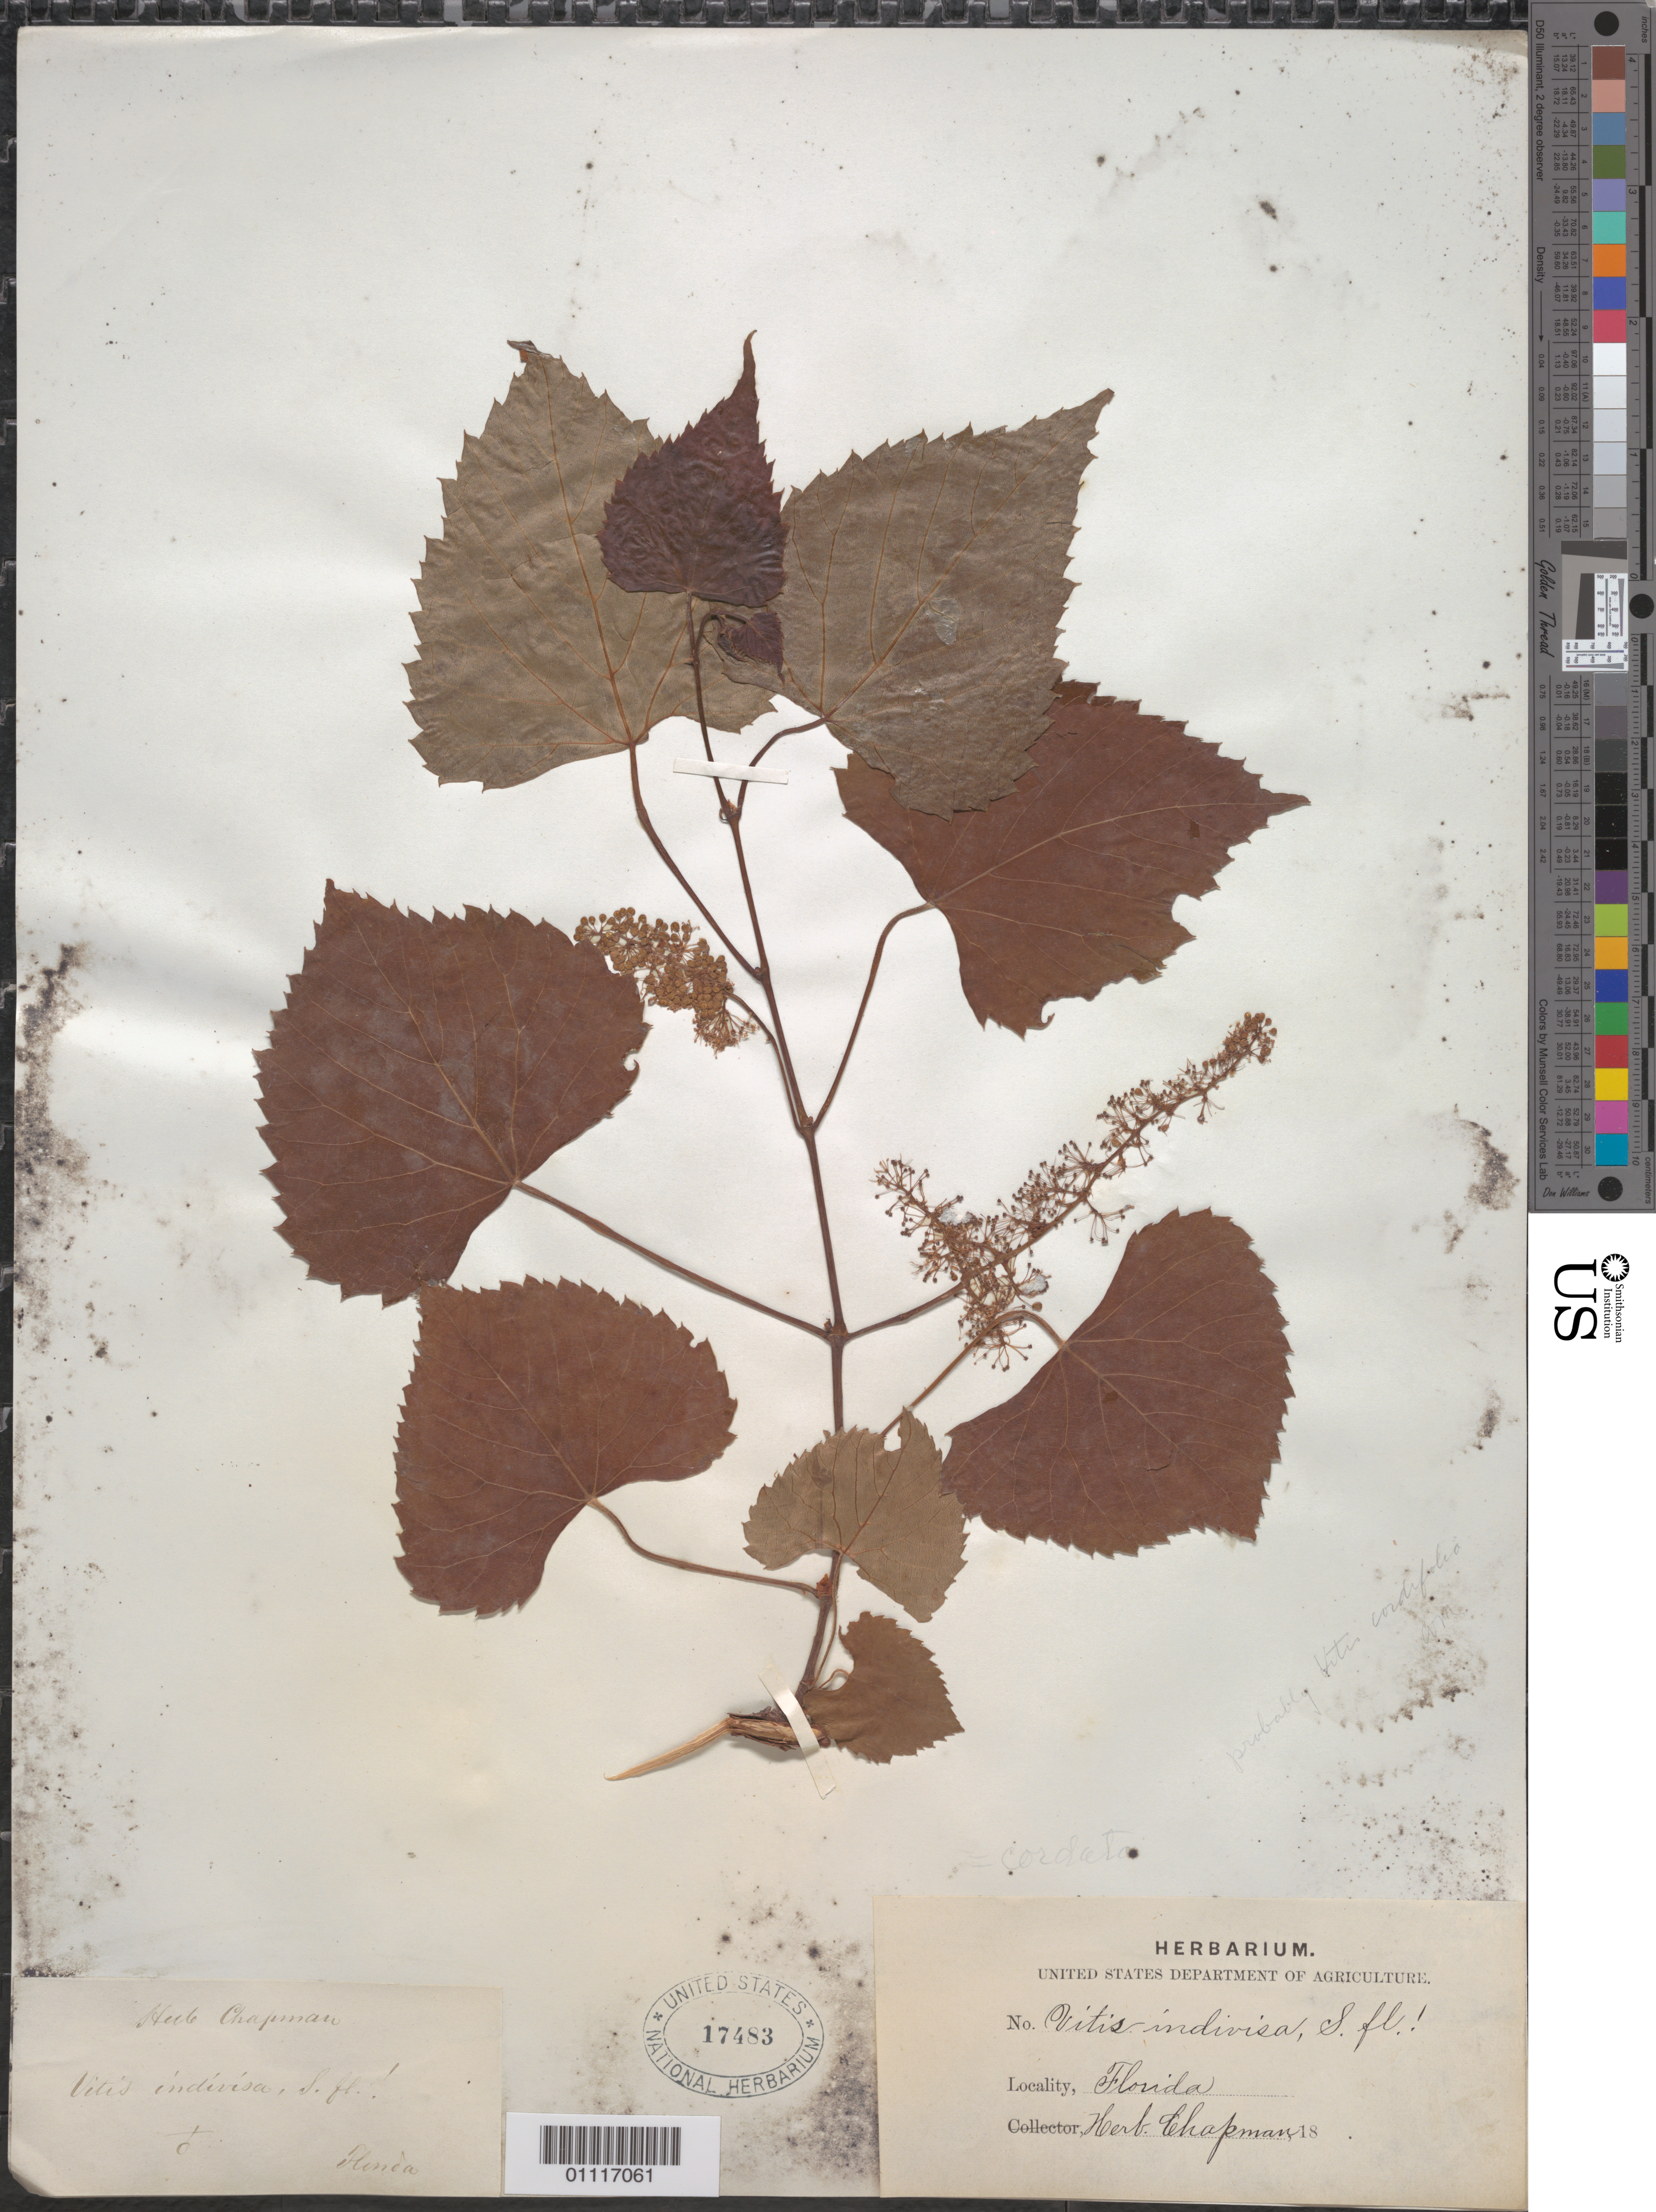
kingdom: Plantae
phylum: Tracheophyta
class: Magnoliopsida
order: Vitales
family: Vitaceae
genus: Vitis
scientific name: Vitis cordifolia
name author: Michx.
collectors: ex herb. A.W. Chapman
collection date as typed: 18--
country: United States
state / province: Florida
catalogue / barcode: US 17483